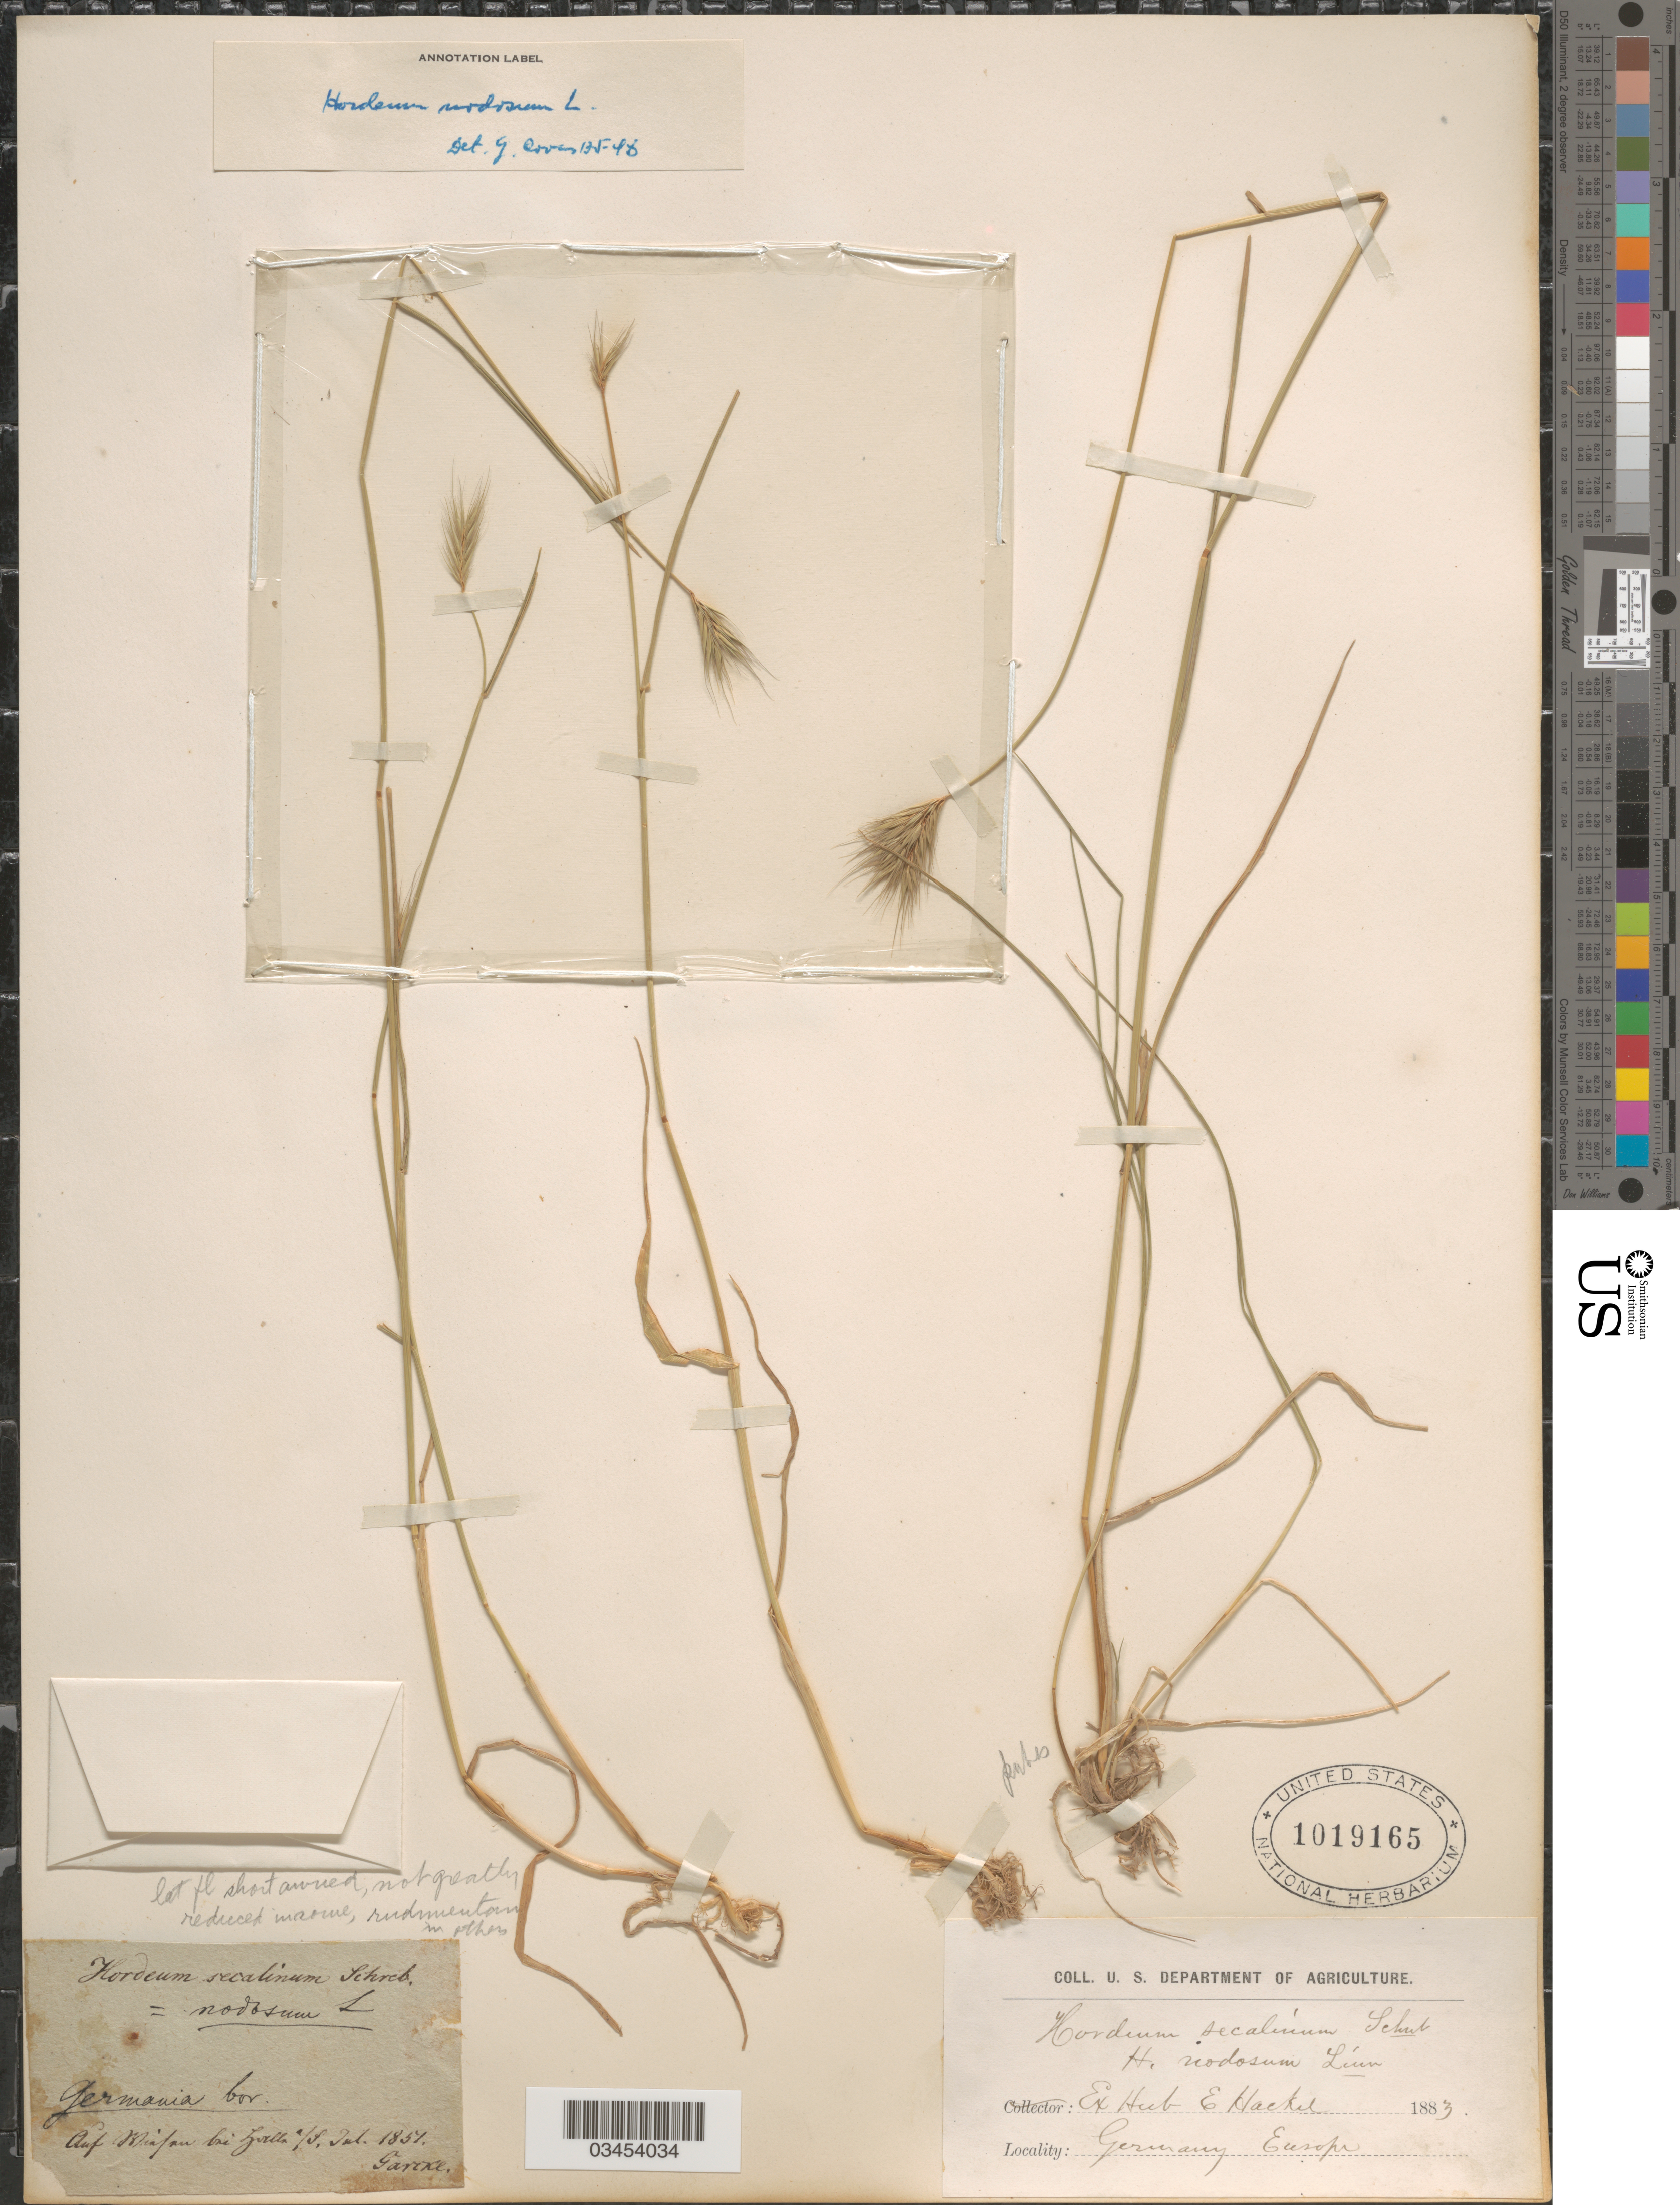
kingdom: Plantae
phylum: Tracheophyta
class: Liliopsida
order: Poales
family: Poaceae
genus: Hordeum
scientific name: Hordeum secalinum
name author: Schreb.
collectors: Garike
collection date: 1851-07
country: Germany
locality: Germania bor. Auf Minfan bei Zorlla a/f.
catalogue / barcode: US 1019165